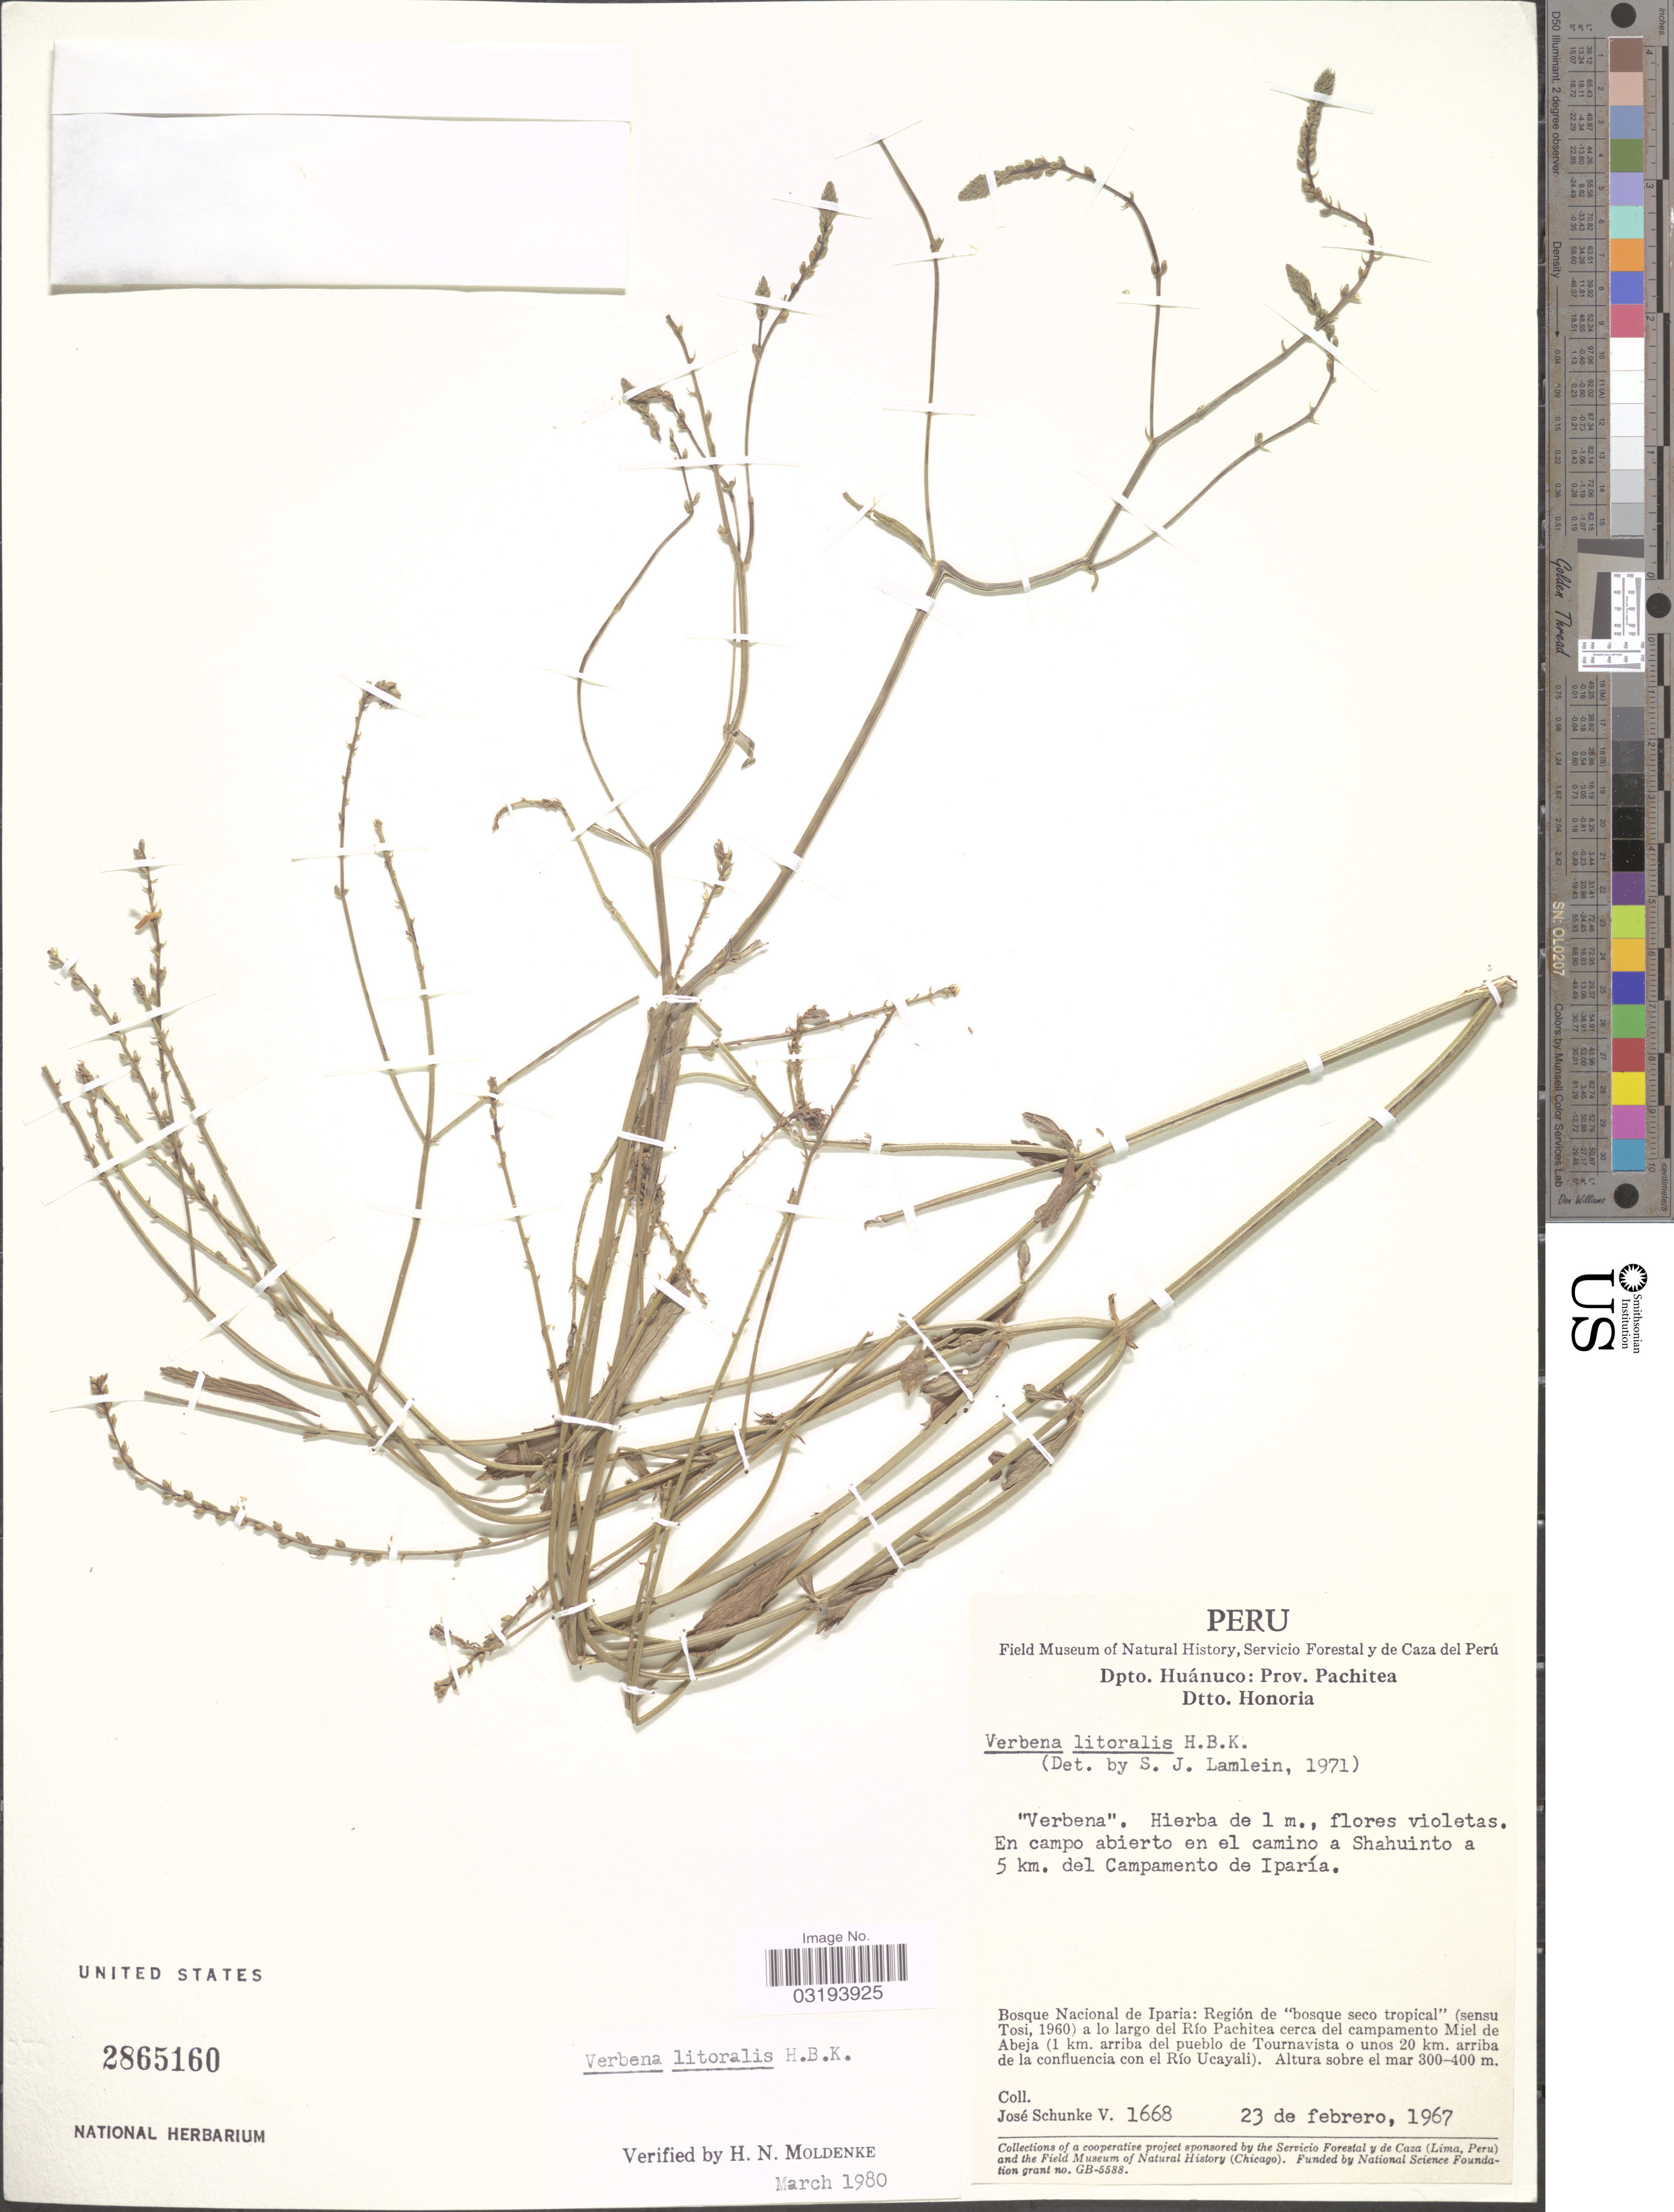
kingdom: Plantae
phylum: Tracheophyta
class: Magnoliopsida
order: Lamiales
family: Verbenaceae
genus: Verbena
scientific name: Verbena litoralis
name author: Kunth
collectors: J. Schunke Vigo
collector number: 1668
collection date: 1967-02-23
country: Peru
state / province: Huánuco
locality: Dpto. Huánuco: Prov. Pachitea, Dtto. Honoria. En campo abierto en el camino a Shahuinto a 5 km. del Campamento de Iparía. Bosque Nacional de Iparia: Región de "bosque seco tropical" (sensu Tosi, 1960) a lo largo del Río Pachitea cerca del campamento Miel de Abeja (1 km. arriba del pueblo de Tournavista o unos 20 km. arriba de la confluencia con el Río Ucayali).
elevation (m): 300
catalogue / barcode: US 2865160